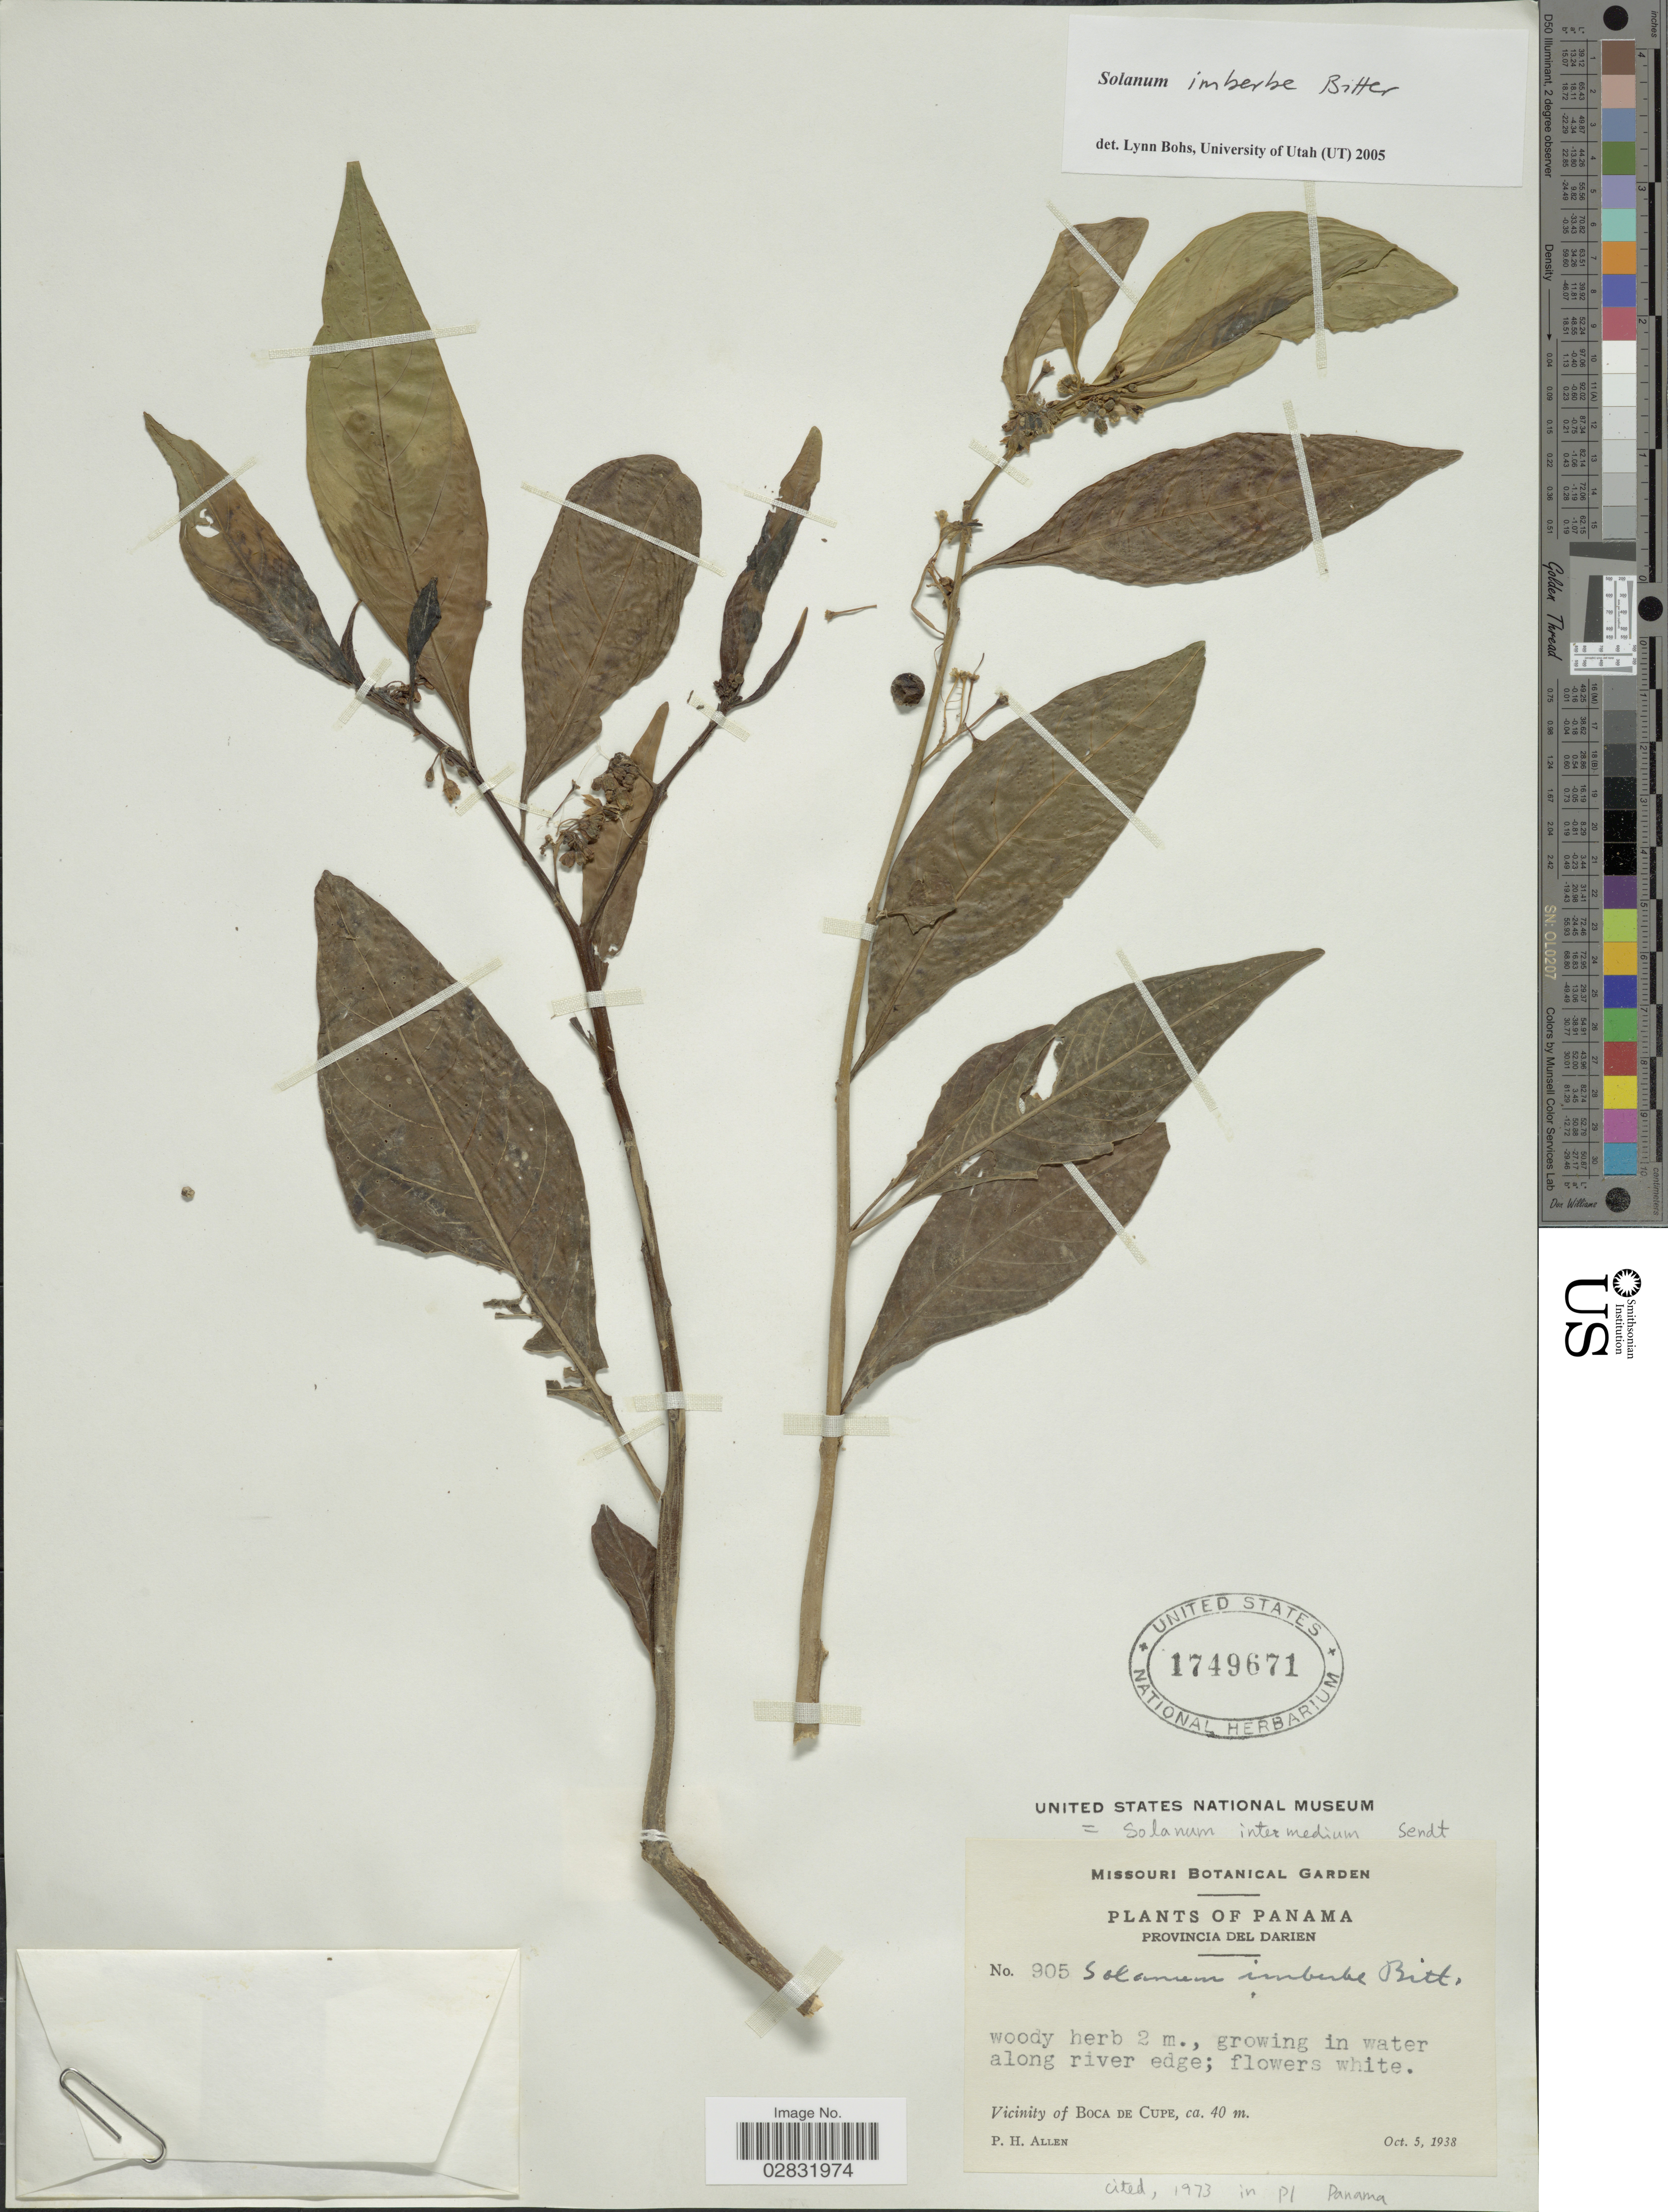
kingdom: Plantae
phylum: Tracheophyta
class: Magnoliopsida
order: Solanales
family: Solanaceae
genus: Solanum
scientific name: Solanum imberbe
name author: Bitter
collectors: P. H. Allen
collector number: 905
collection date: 1938-10-05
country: Panama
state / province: Darién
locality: Provincia del Darien. Vicinity of Boca de Cupe.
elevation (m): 40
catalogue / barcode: US 1749671